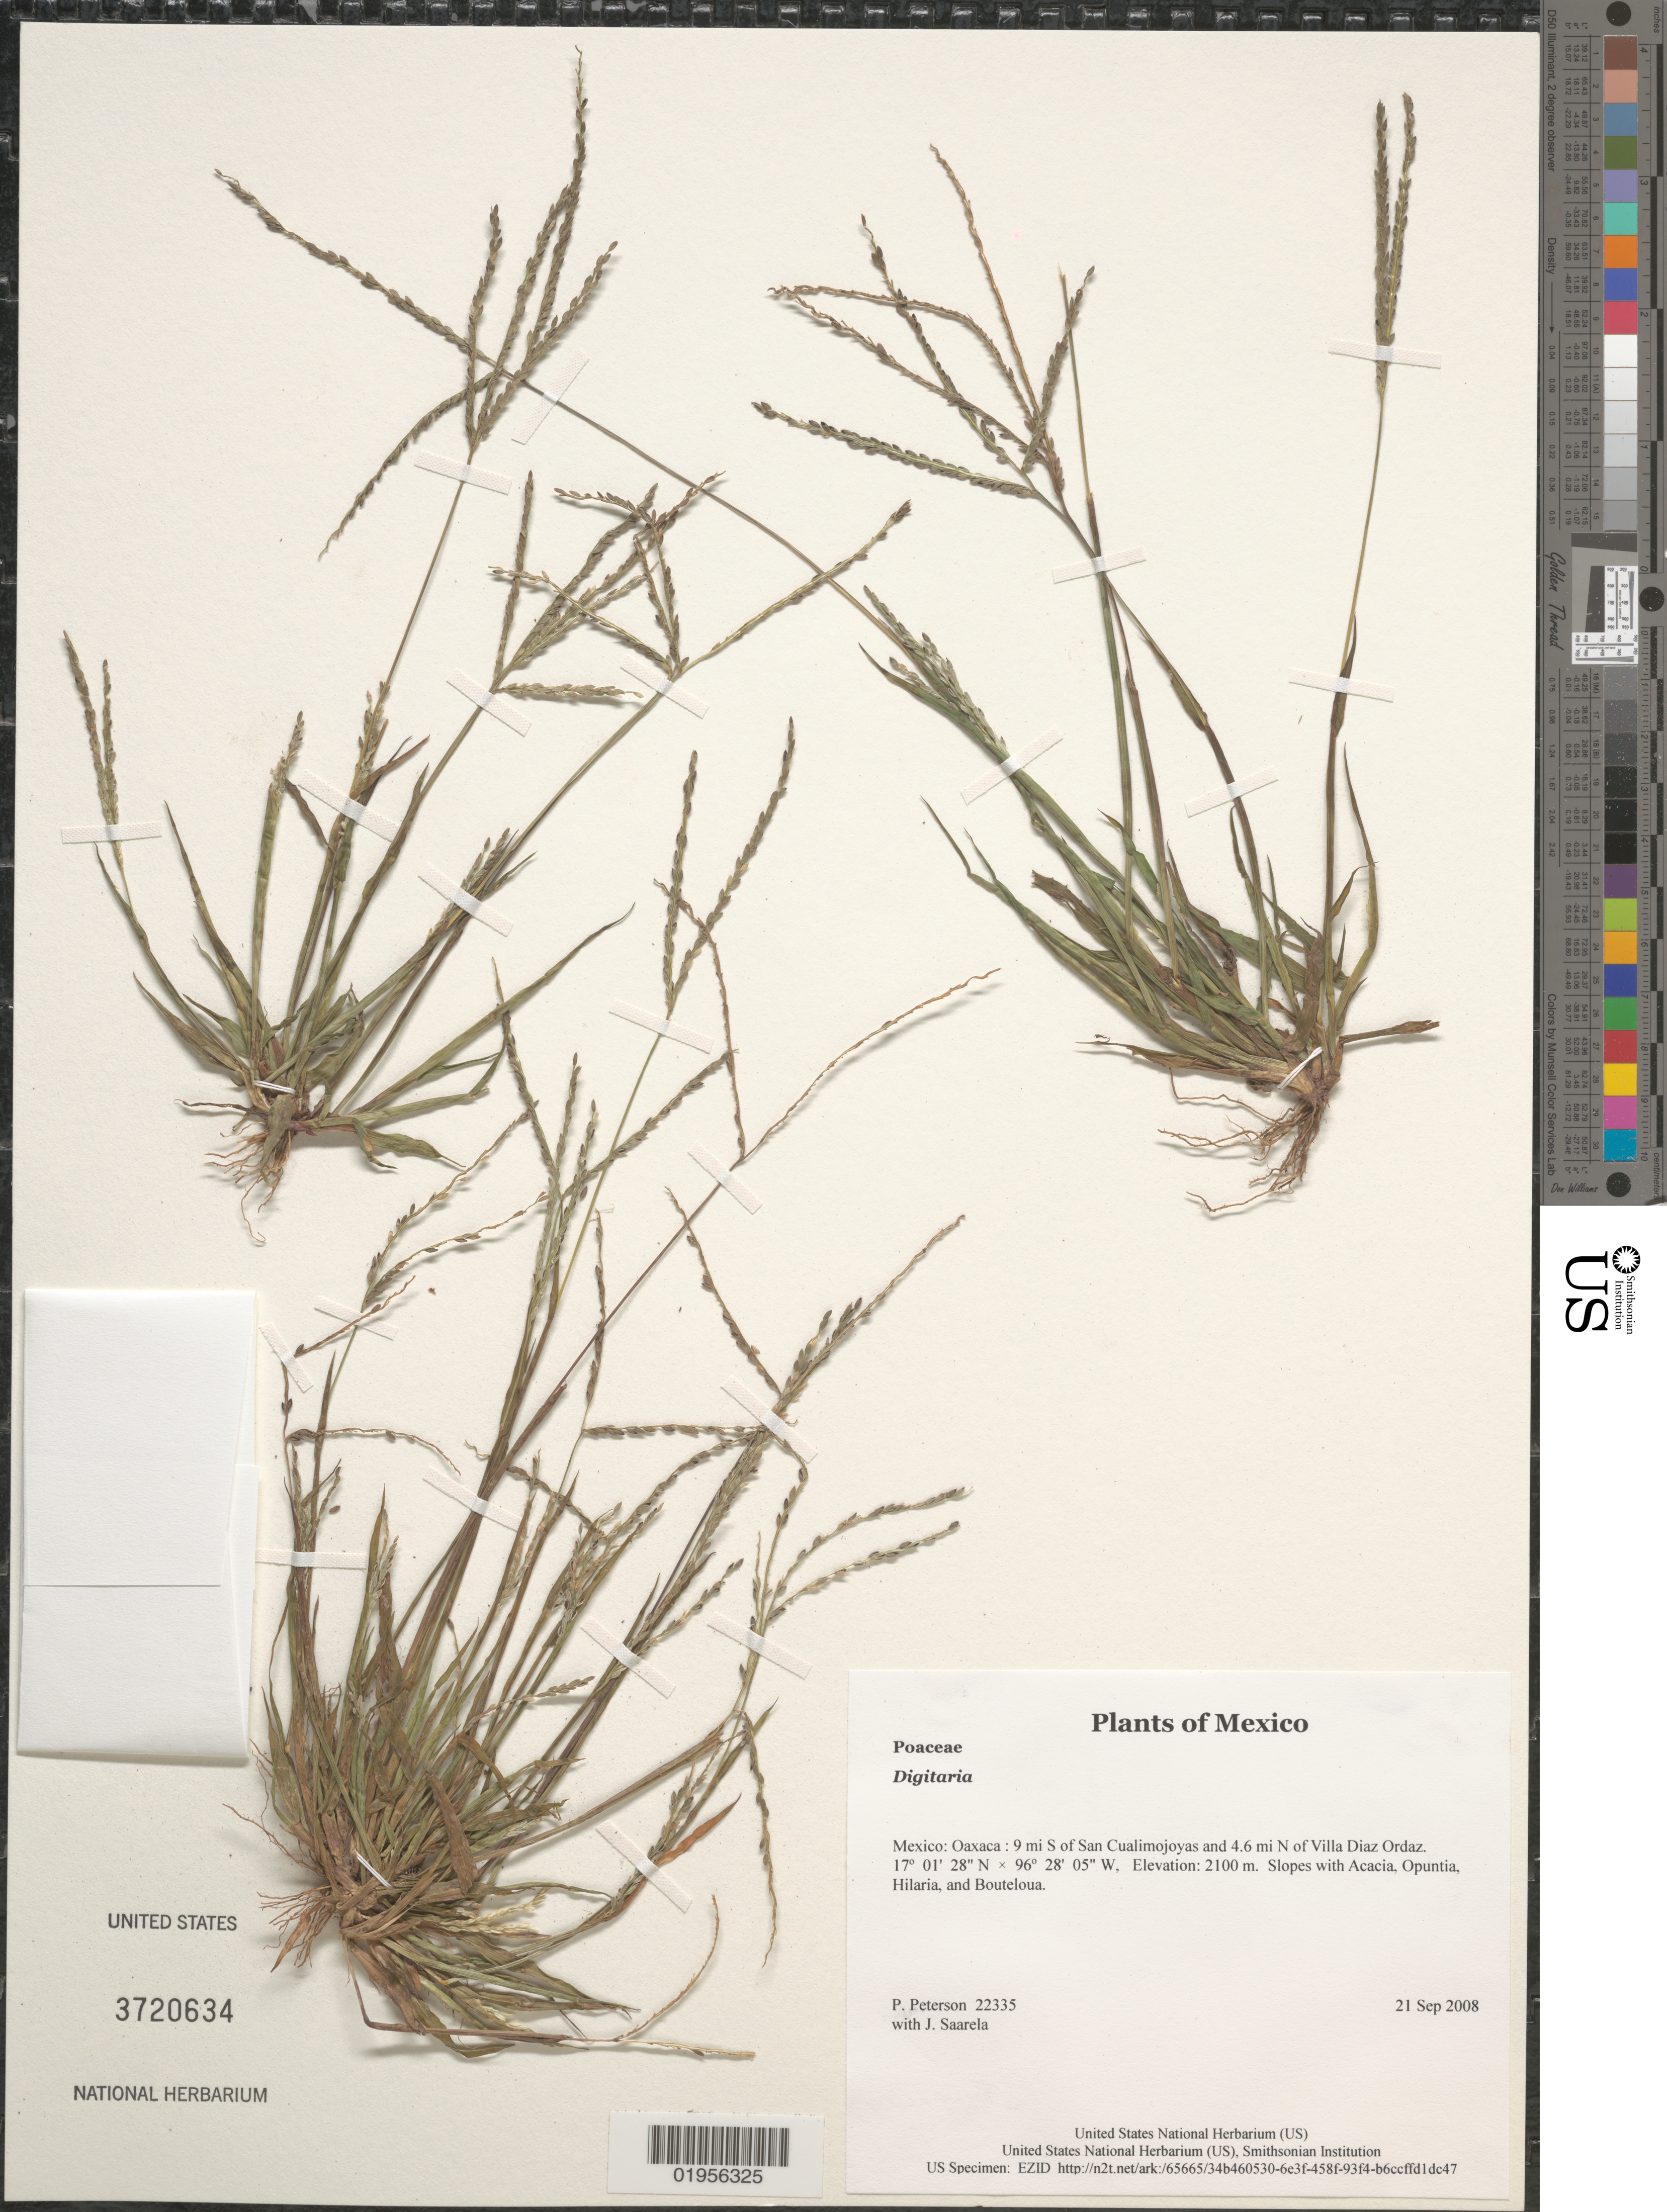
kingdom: Plantae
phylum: Tracheophyta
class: Liliopsida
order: Poales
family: Poaceae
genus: Digitaria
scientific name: Digitaria sp.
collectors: P. M. Peterson & J. Saarela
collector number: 22335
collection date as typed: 21 Sep 2008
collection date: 2008-09-21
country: Mexico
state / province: Oaxaca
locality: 9 mi S of San Cualimojoyas and 4.6 mi N of Villa Diaz Ordaz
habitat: Slopes with Acacia, Opuntia, Hilaria, and Bouteloua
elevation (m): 2100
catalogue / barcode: US 3720634